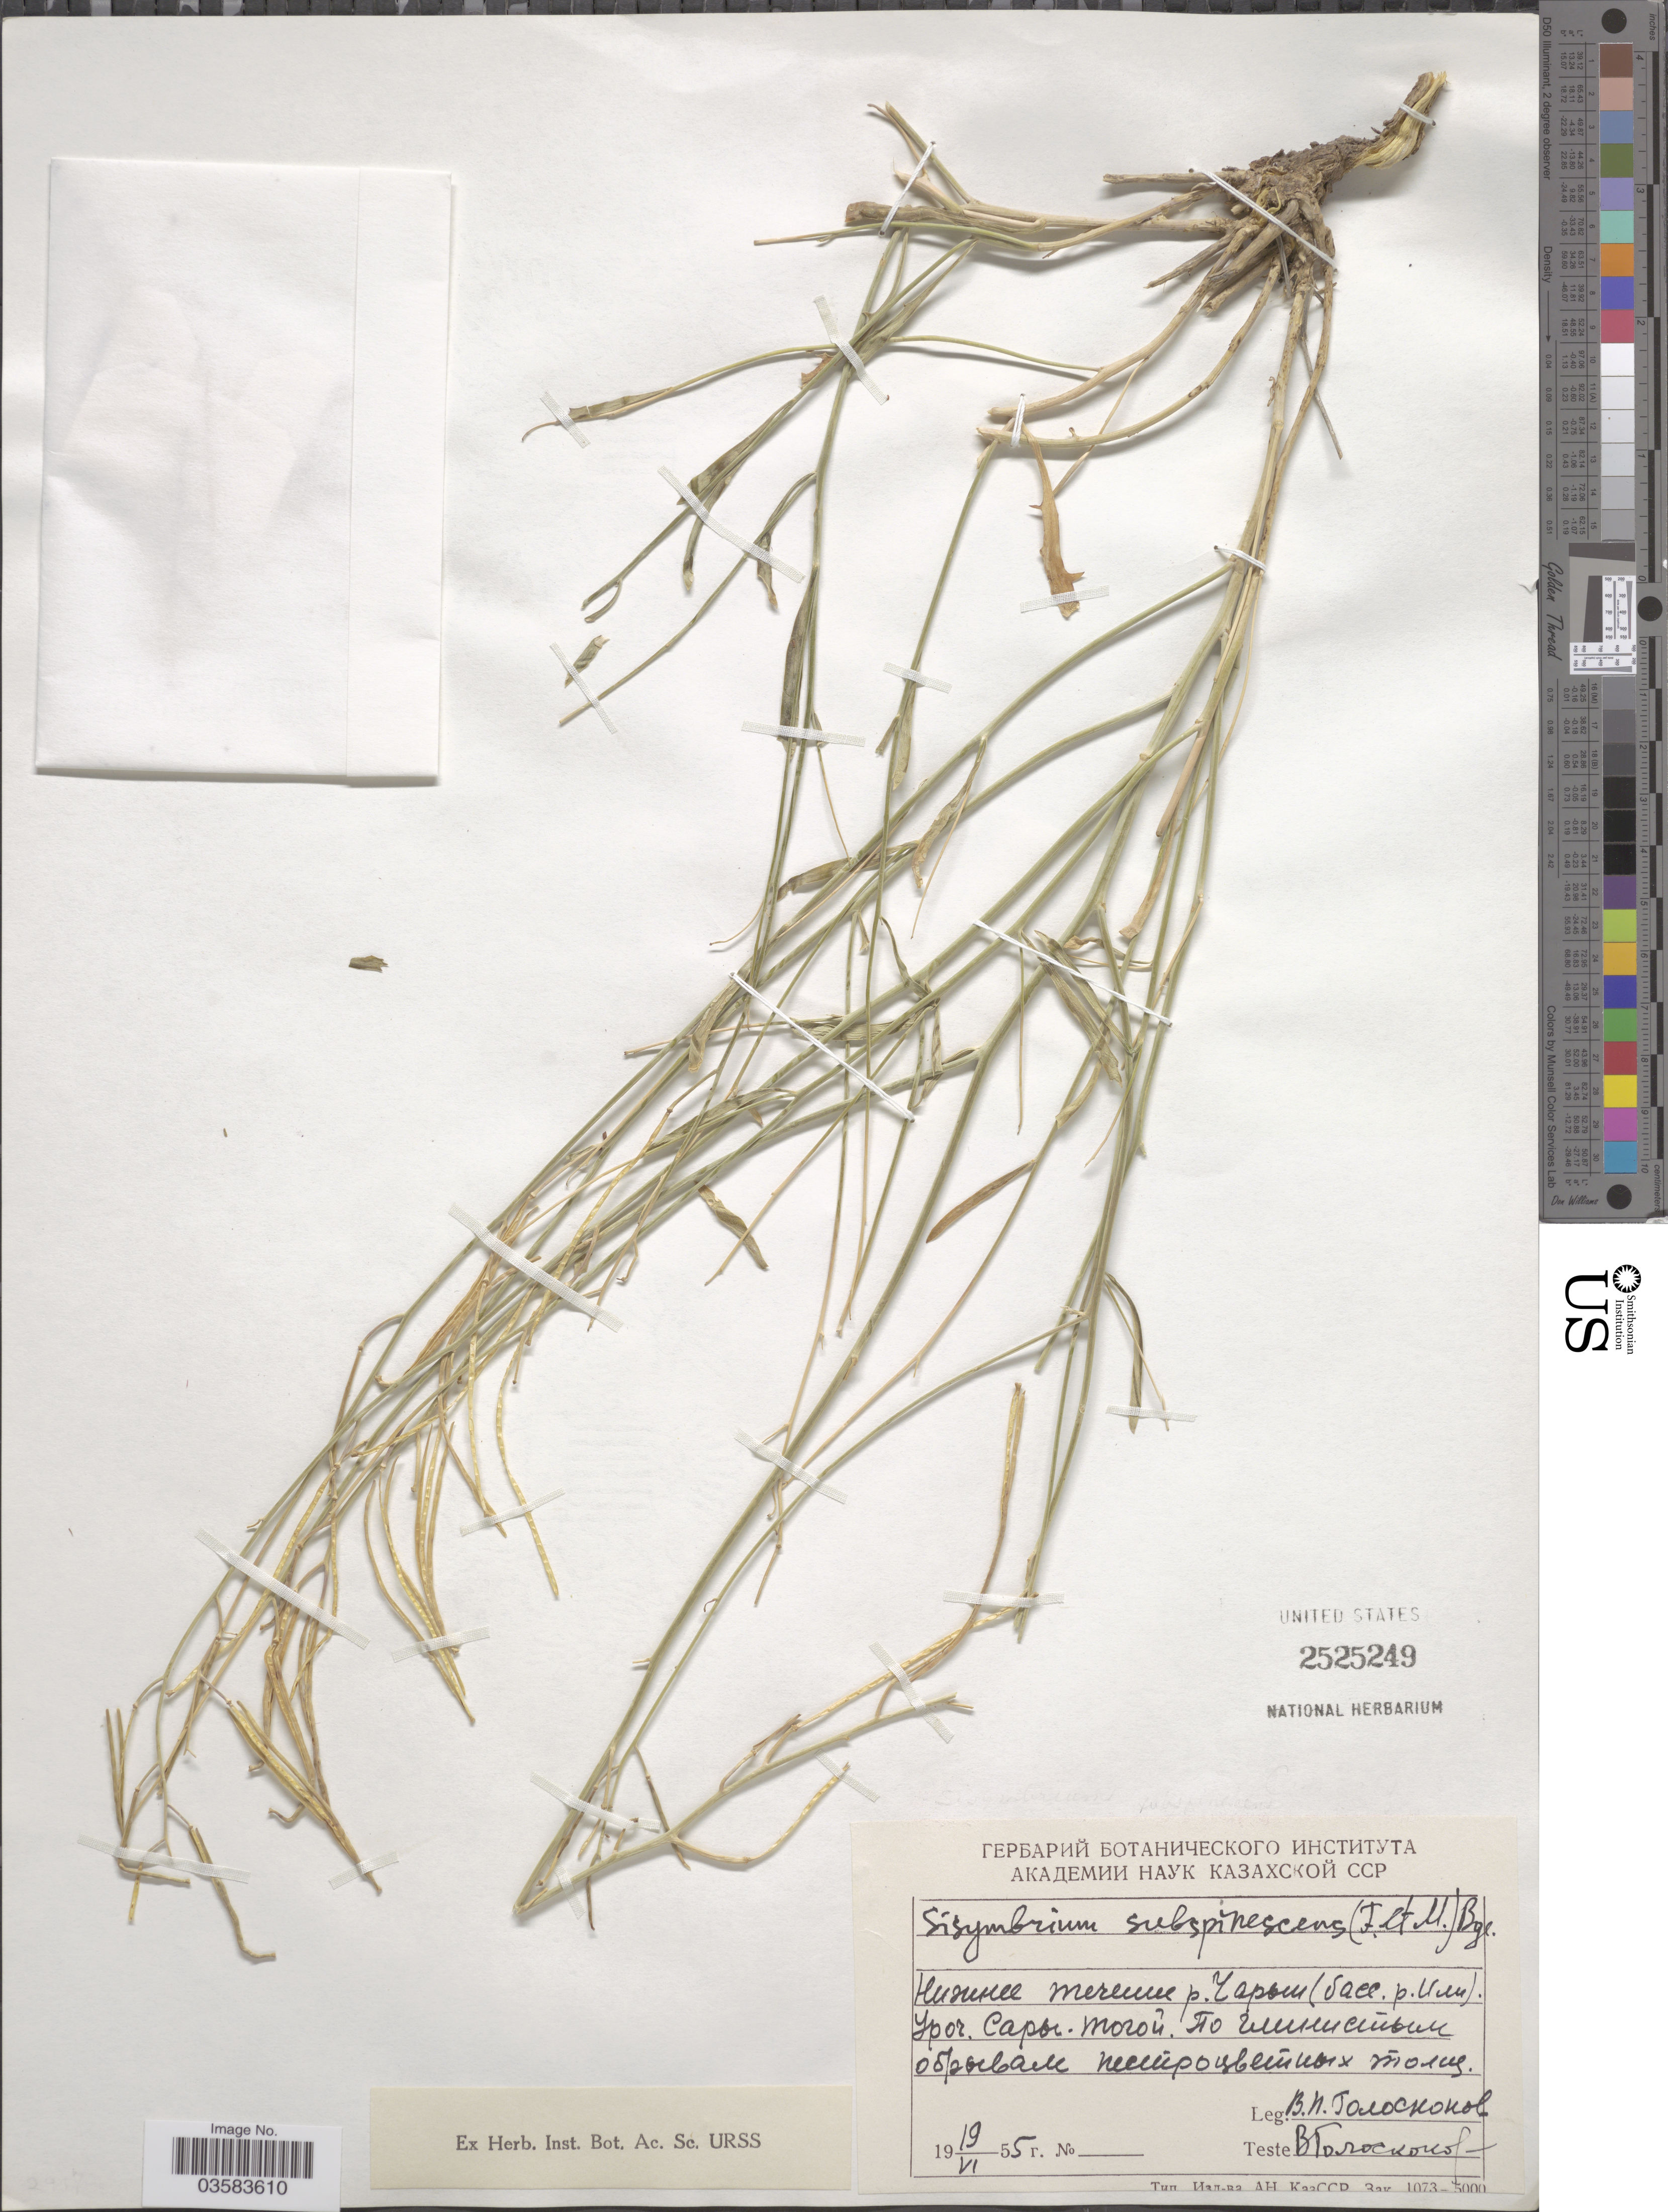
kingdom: Plantae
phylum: Tracheophyta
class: Magnoliopsida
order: Brassicales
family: Brassicaceae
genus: Sisymbrium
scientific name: Sisymbrium subspinescens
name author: Bunge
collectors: V. P. Goloskokov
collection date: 1955-06-19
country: Kazakhstan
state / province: Almaty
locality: Downstream of River Charyn, basin of River Ili.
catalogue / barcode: US 2525249